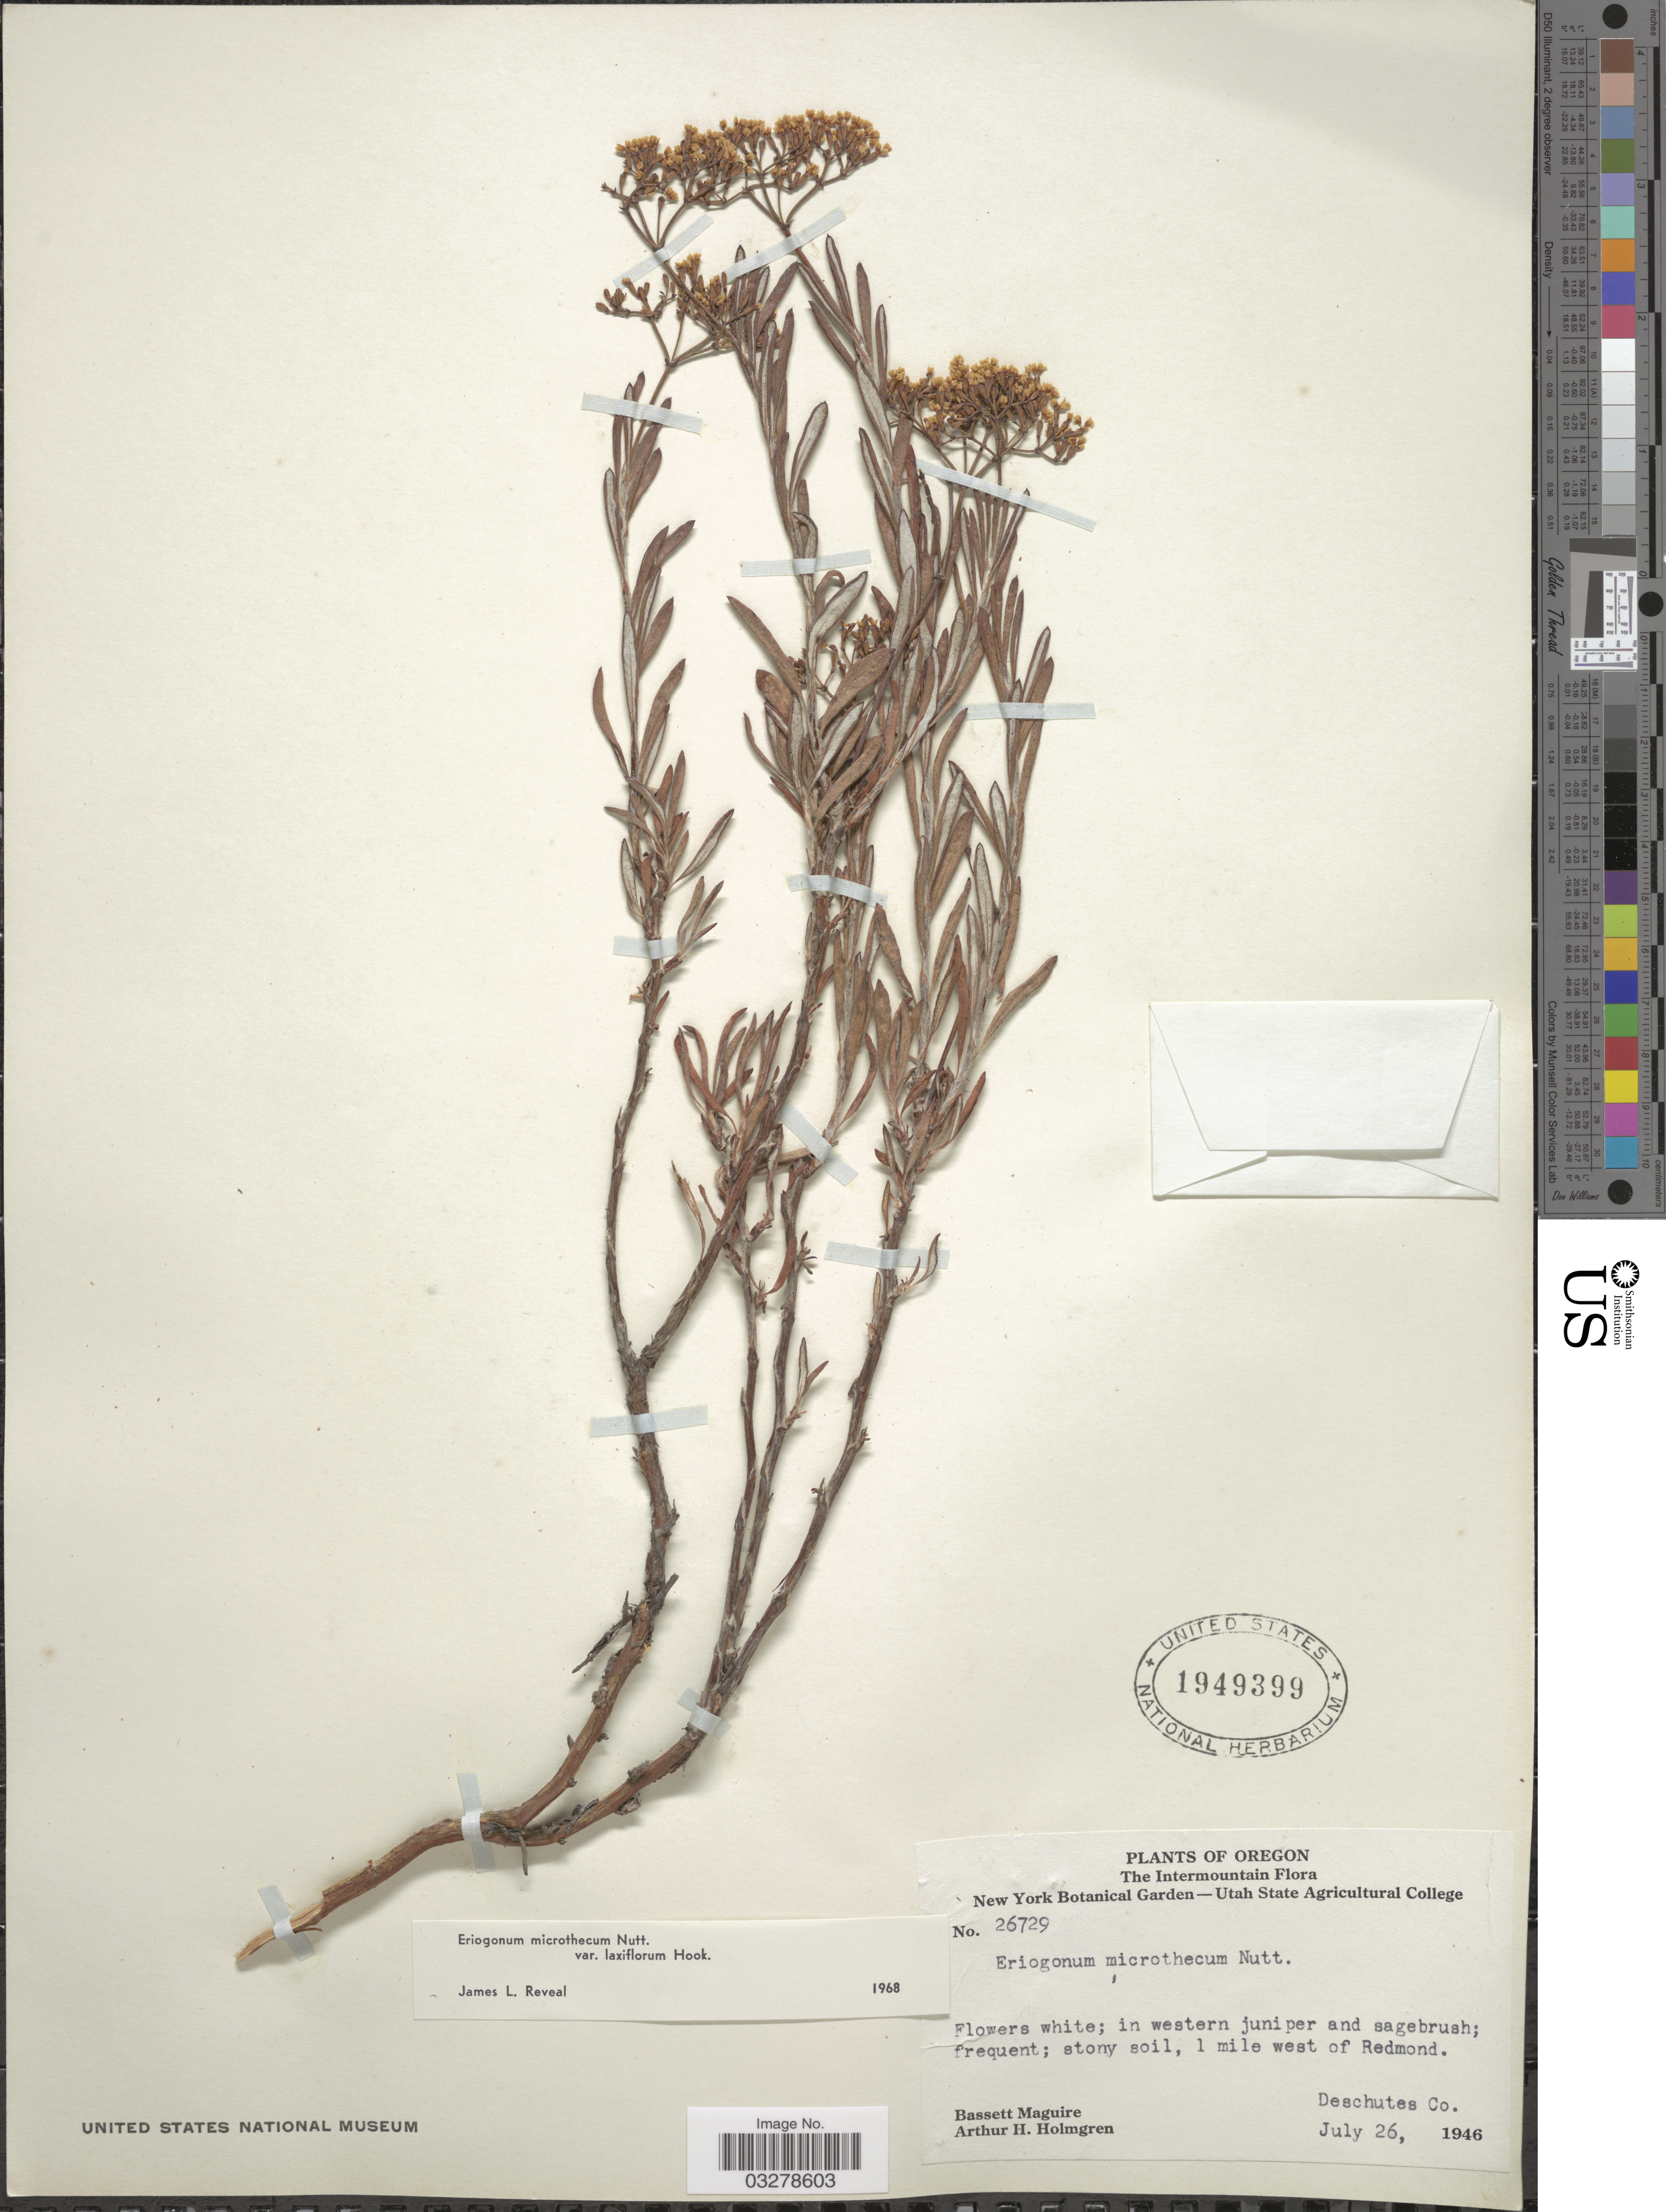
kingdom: Plantae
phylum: Tracheophyta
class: Magnoliopsida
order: Caryophyllales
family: Polygonaceae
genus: Eriogonum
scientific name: Eriogonum microtheca var. laxiflorum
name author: Hook.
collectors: B. Maguire & A. H. Holmgren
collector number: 26729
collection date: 1946-07-26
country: United States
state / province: Oregon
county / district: Deschutes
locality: The Intermountain. 1 mile west of Redmond. Deschutes Co.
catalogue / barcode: US 1949399